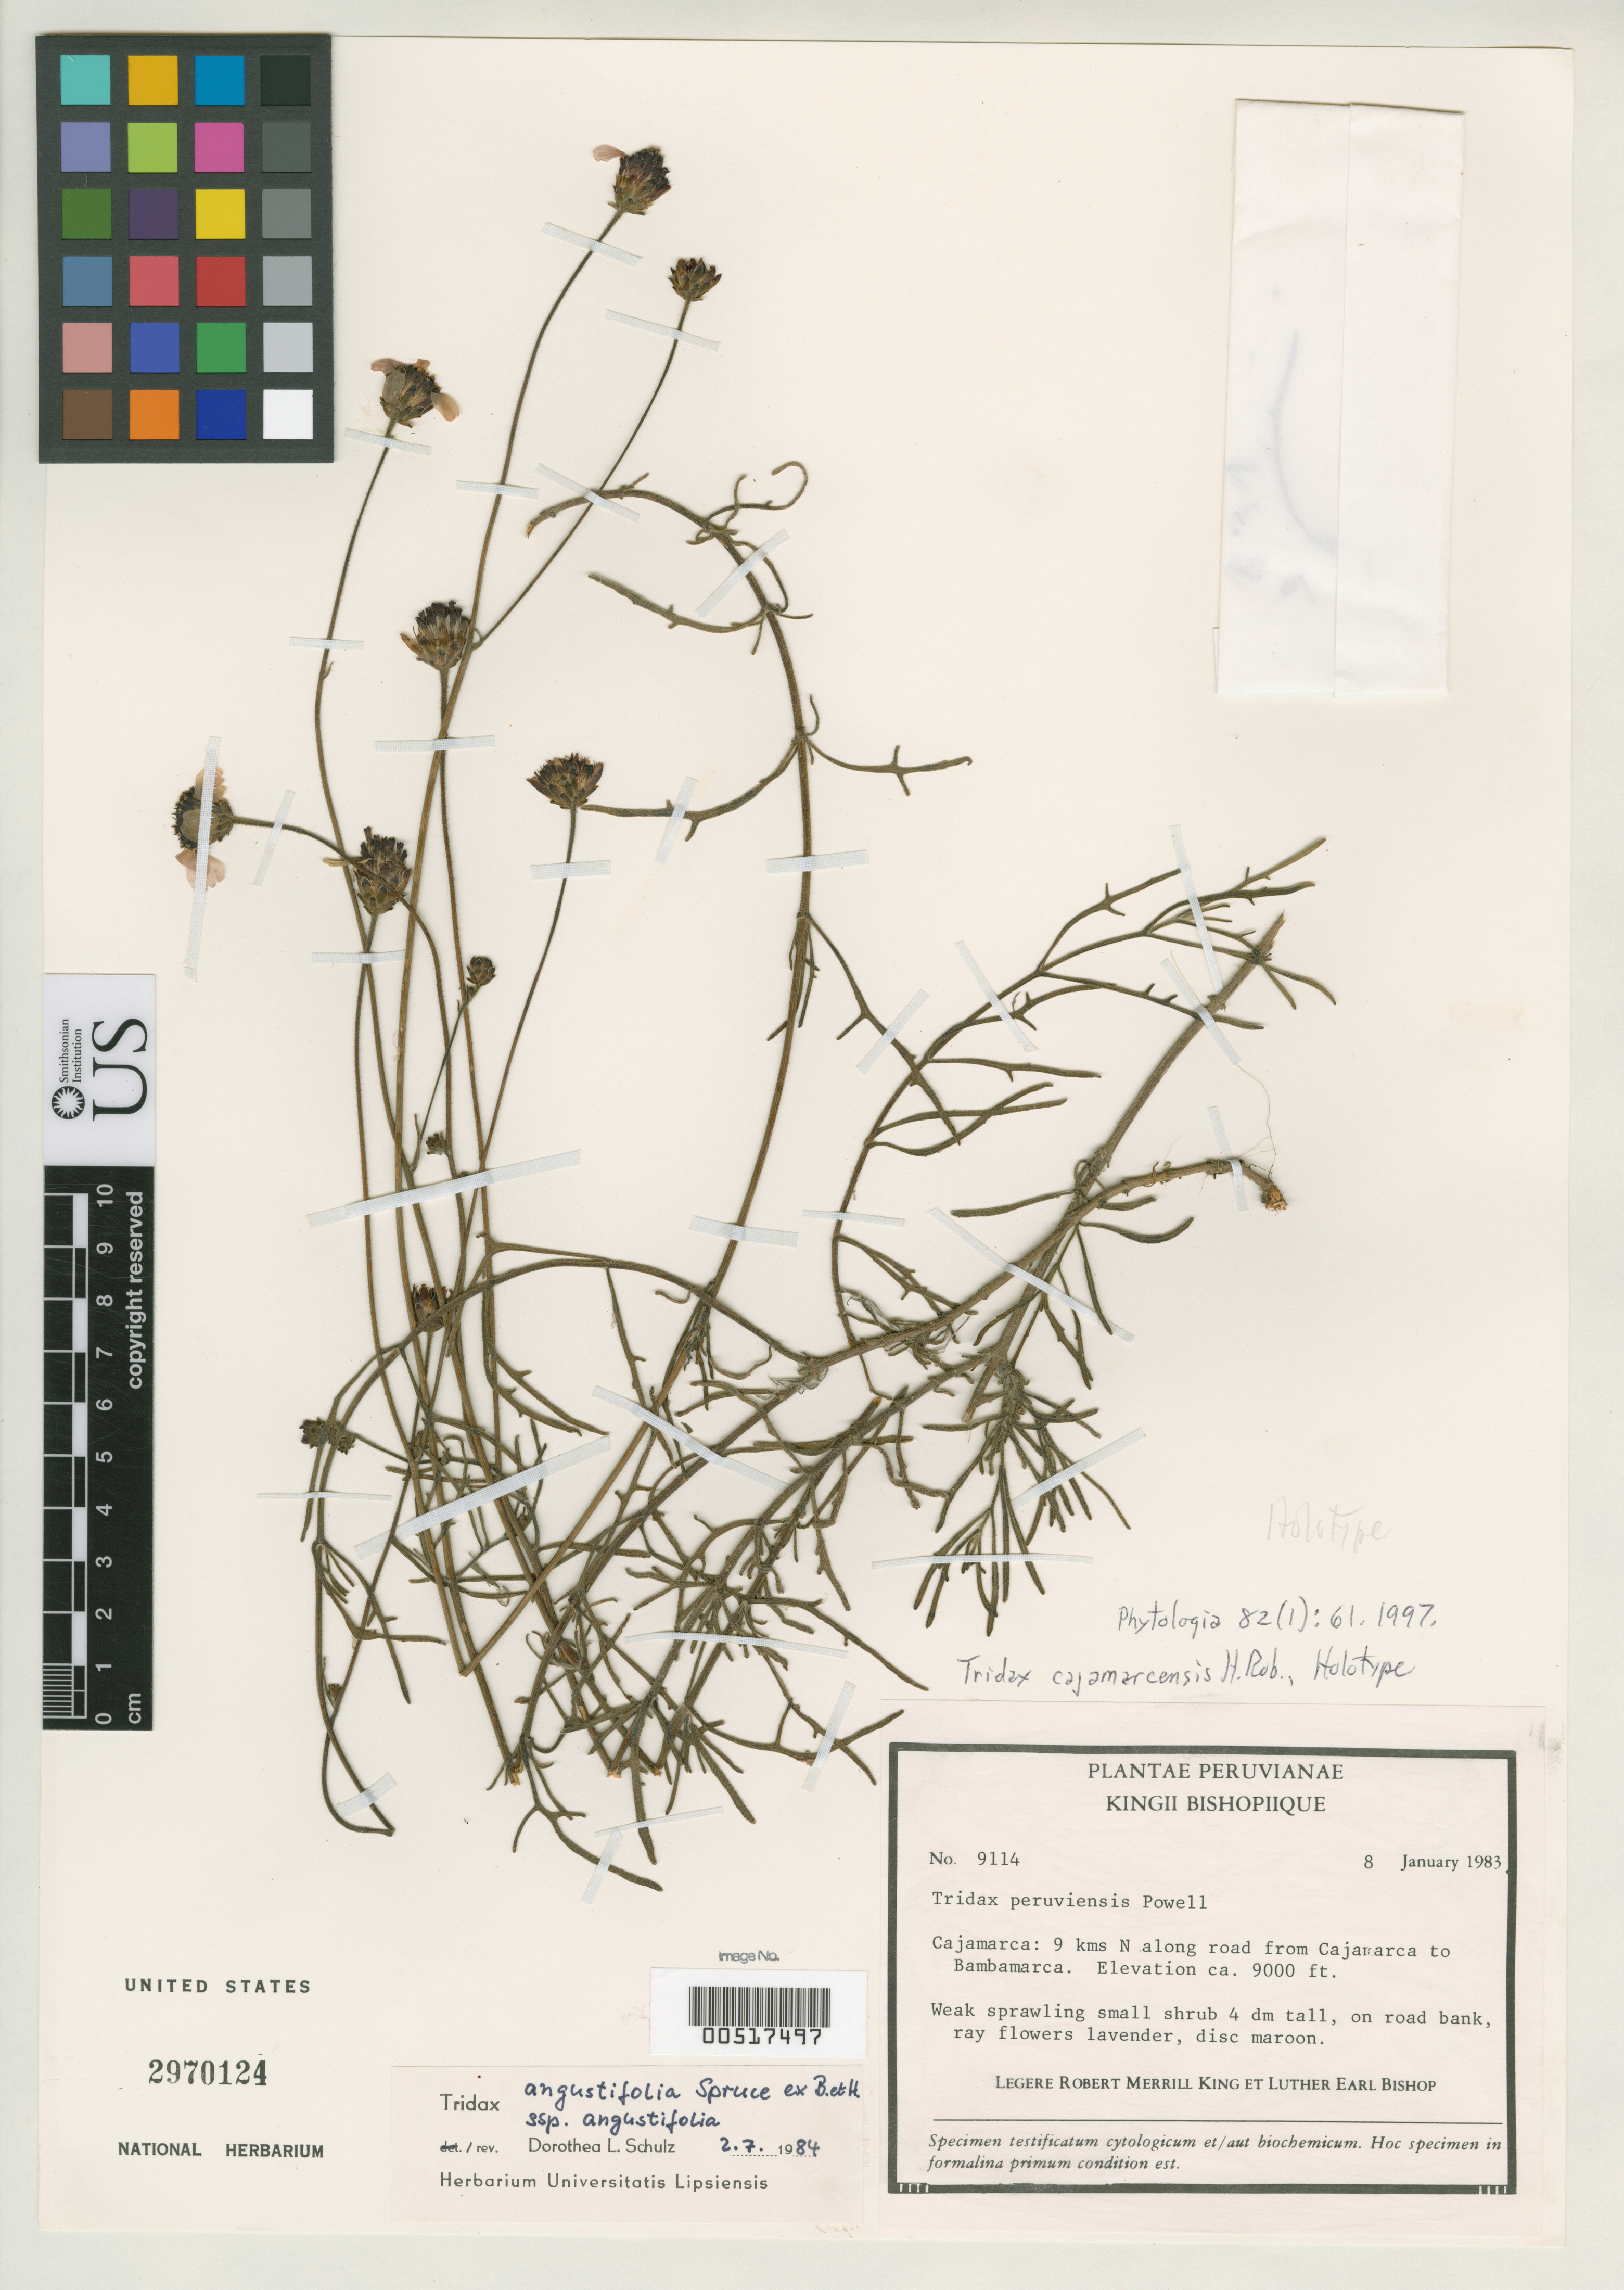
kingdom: Plantae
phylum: Tracheophyta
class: Magnoliopsida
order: Asterales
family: Asteraceae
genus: Tridax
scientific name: Tridax cajamarcensis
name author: H. Rob.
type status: Holotype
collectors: R. M. King & L. E. Bishop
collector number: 9114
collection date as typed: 08 Jan 1983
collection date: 1983-01-08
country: Peru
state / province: Cajamarca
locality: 9 kms N along road from Cajamarca to Bambamarca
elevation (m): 2743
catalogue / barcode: US 2970124